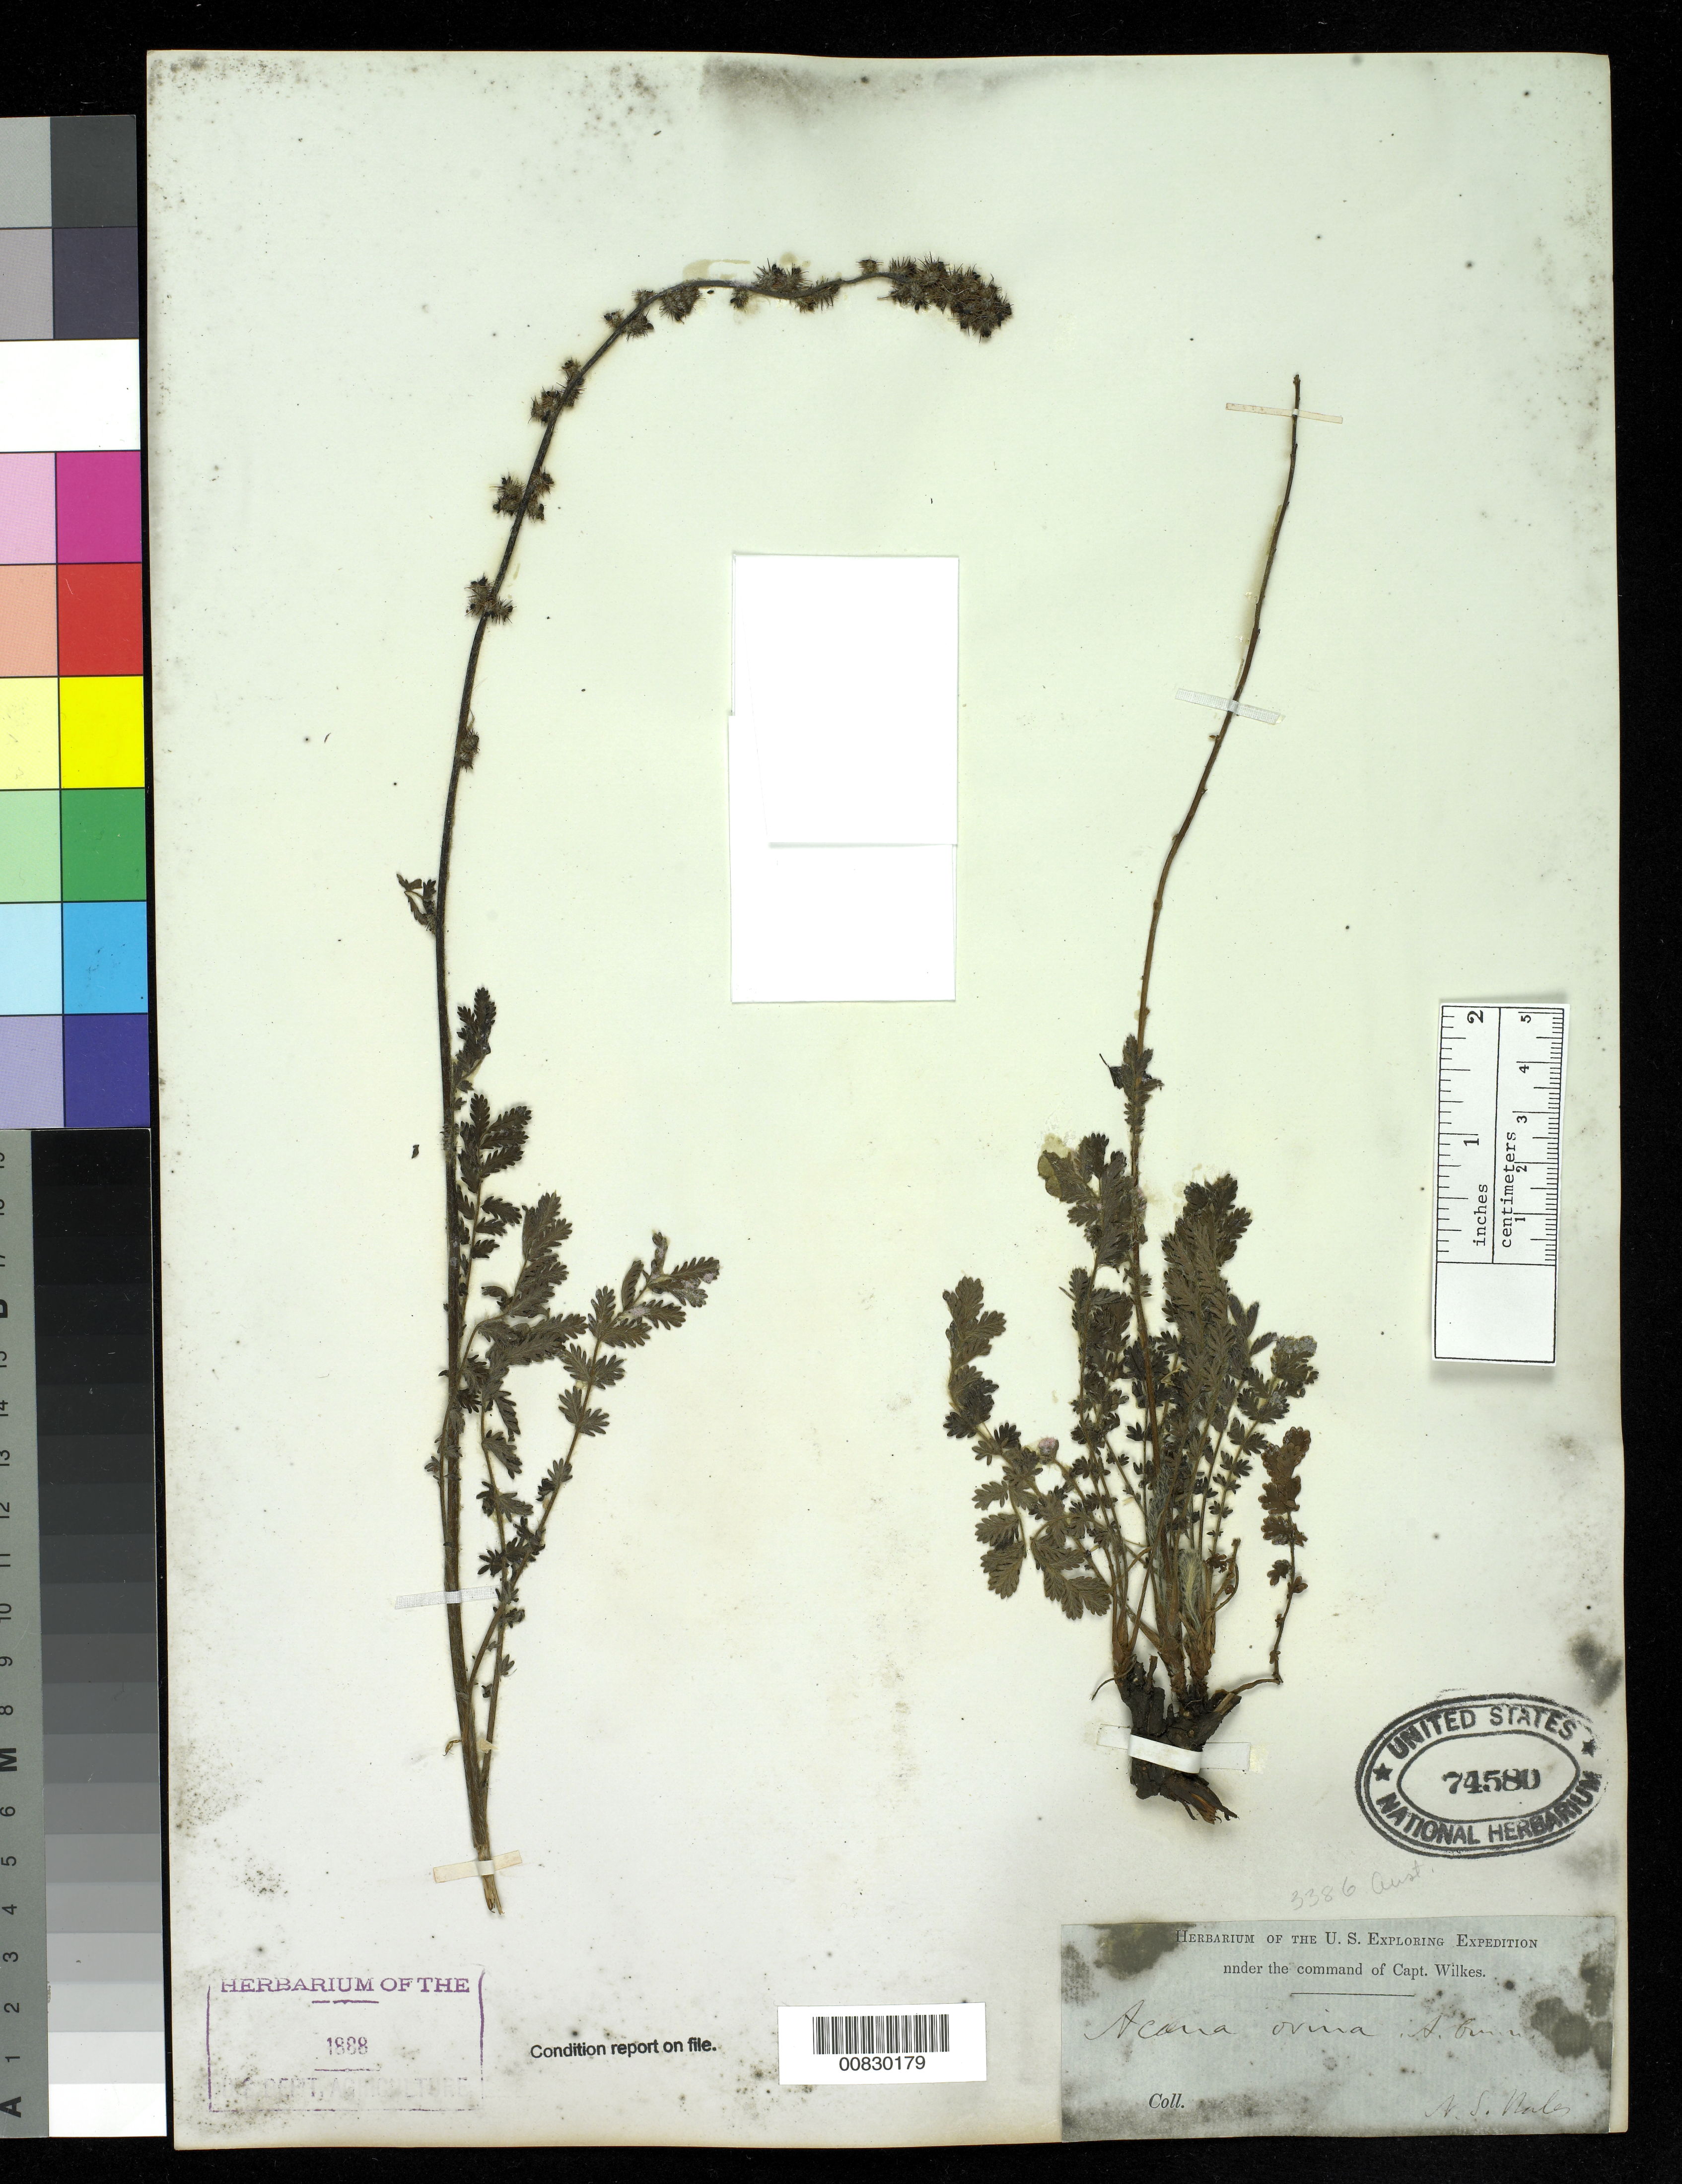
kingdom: Plantae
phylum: Tracheophyta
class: Magnoliopsida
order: Fabales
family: Fabaceae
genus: Acacia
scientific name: Acacia discolor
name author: Willd.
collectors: Wilkes Explor. Exped.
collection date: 1838/1842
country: Australia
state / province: New South Wales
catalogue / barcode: US 74580